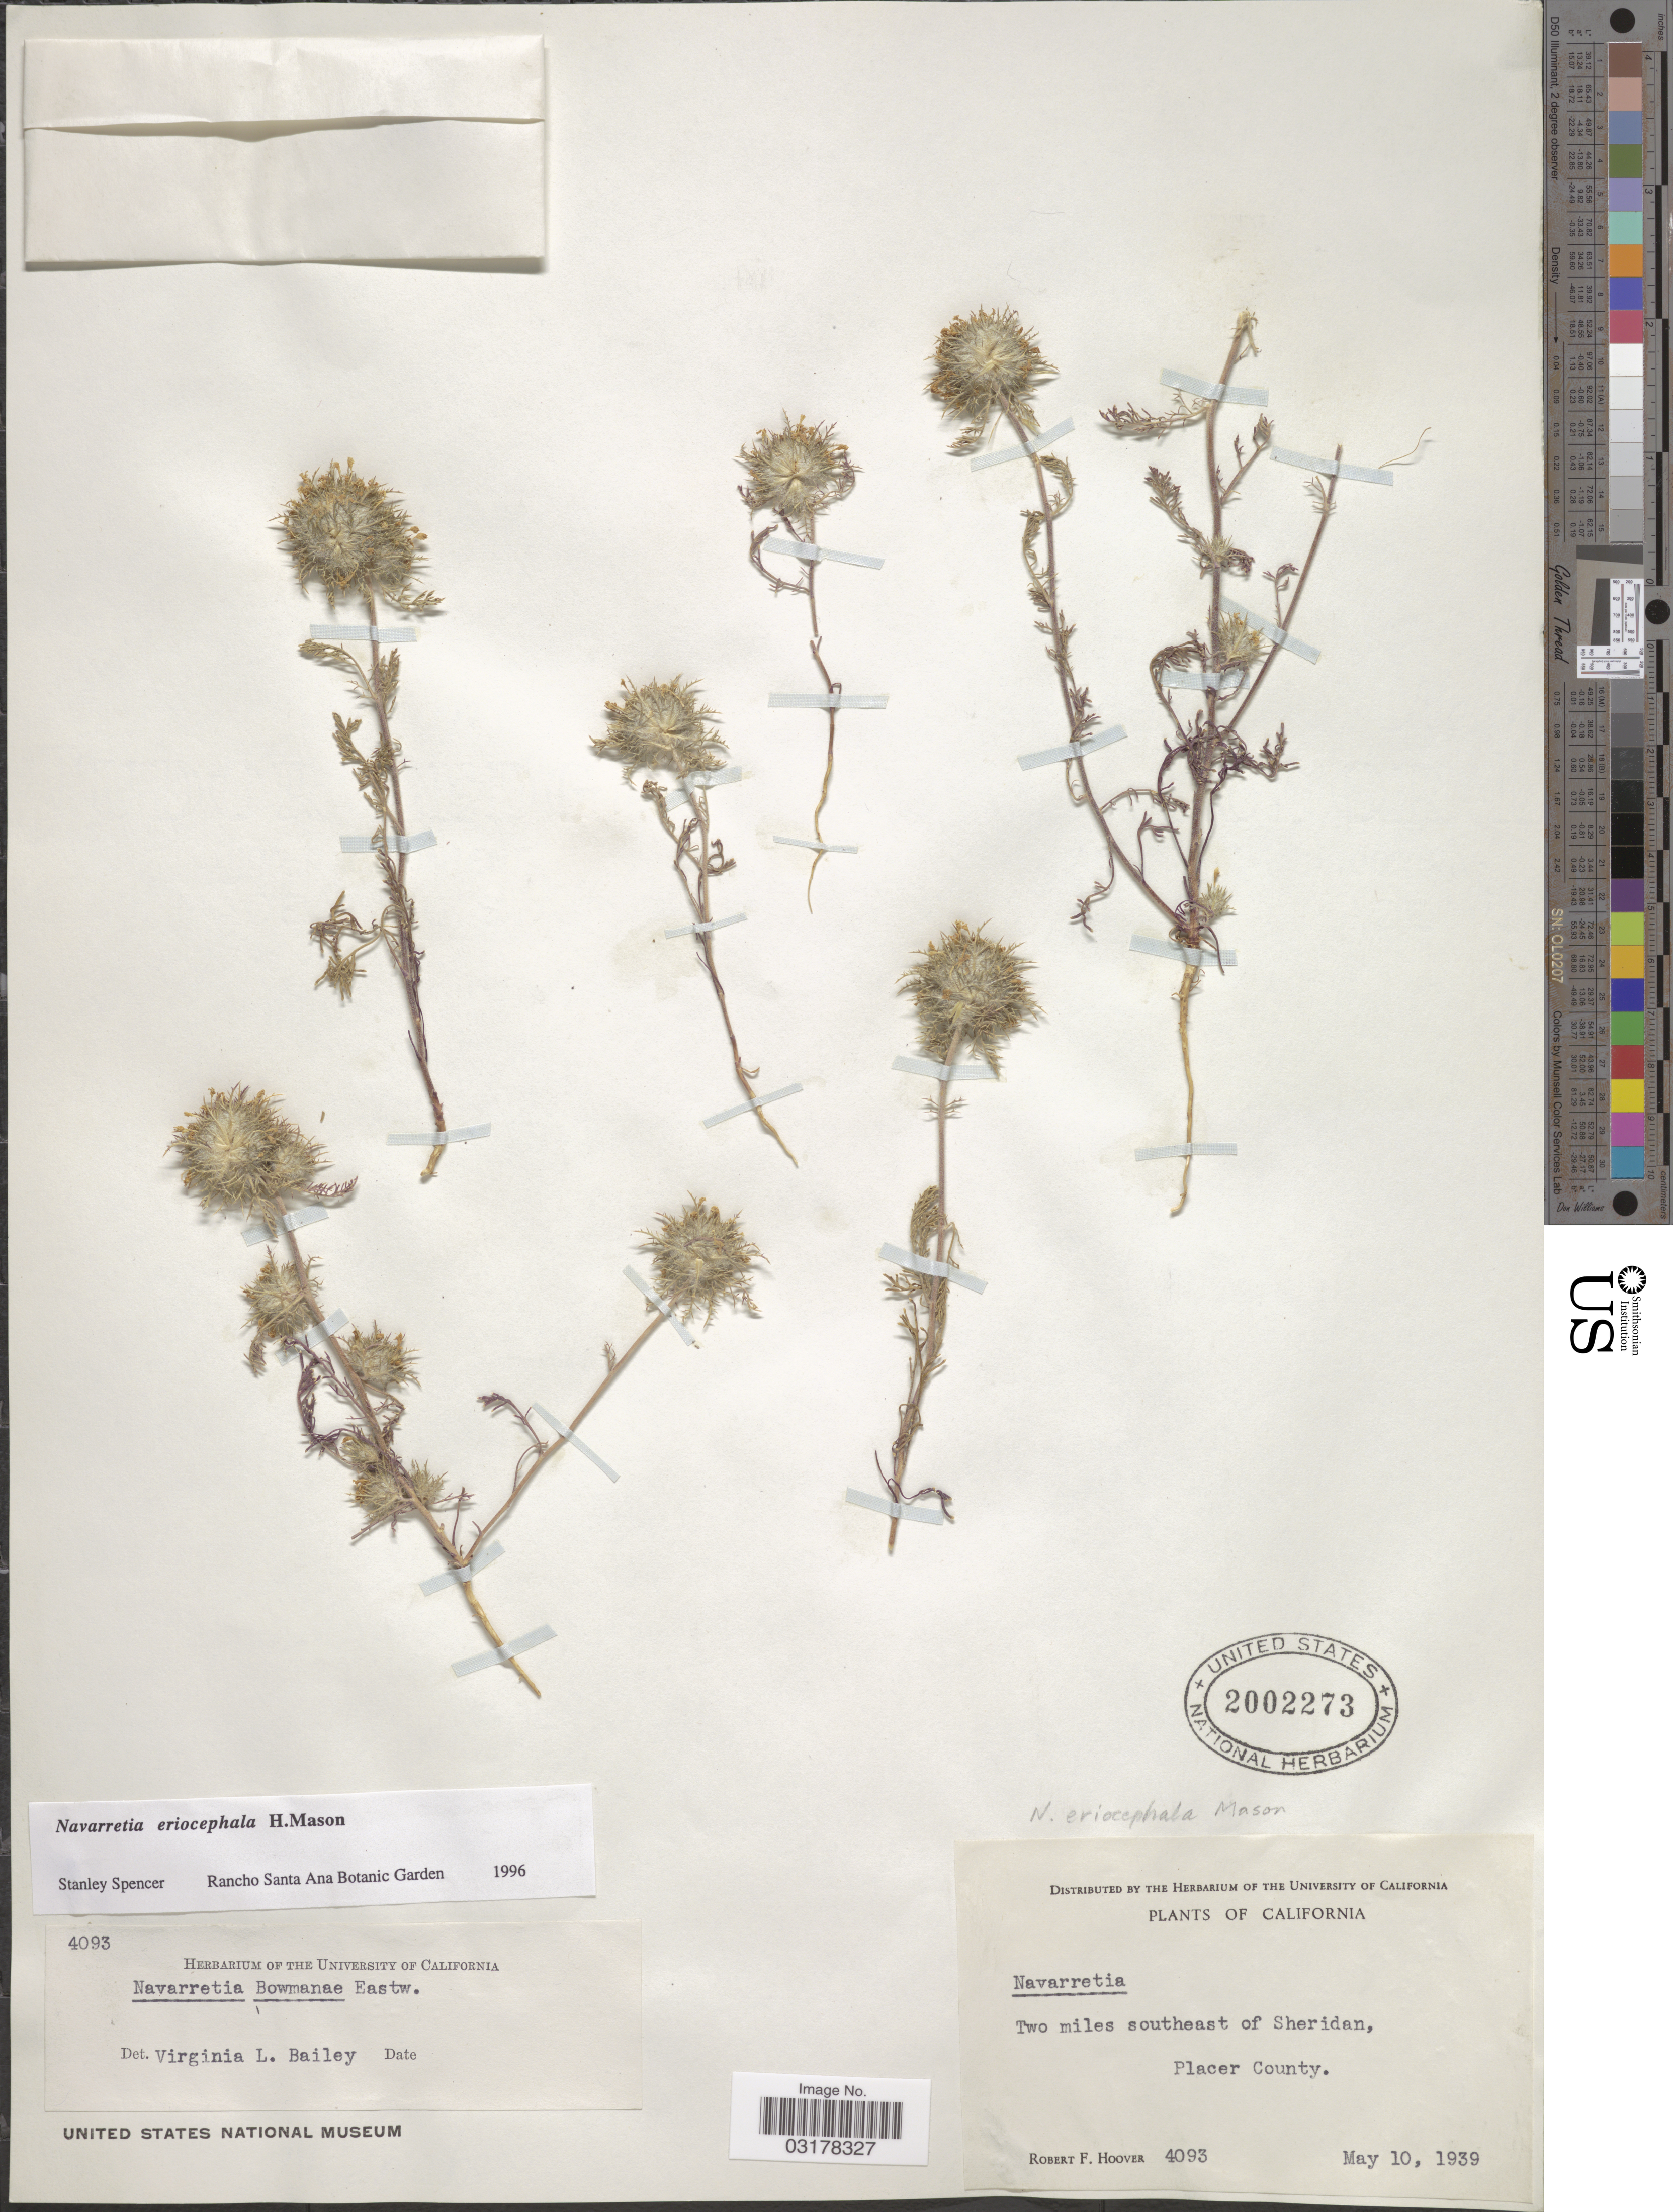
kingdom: Plantae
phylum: Tracheophyta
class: Magnoliopsida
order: Ericales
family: Polemoniaceae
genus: Navarretia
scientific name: Navarretia eriocephala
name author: H. Mason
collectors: R. F. Hoover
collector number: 4093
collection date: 1939-05-10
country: United States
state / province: California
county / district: Placer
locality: Two miles southeast of Sheridan, Placer County.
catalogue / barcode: US 2002273